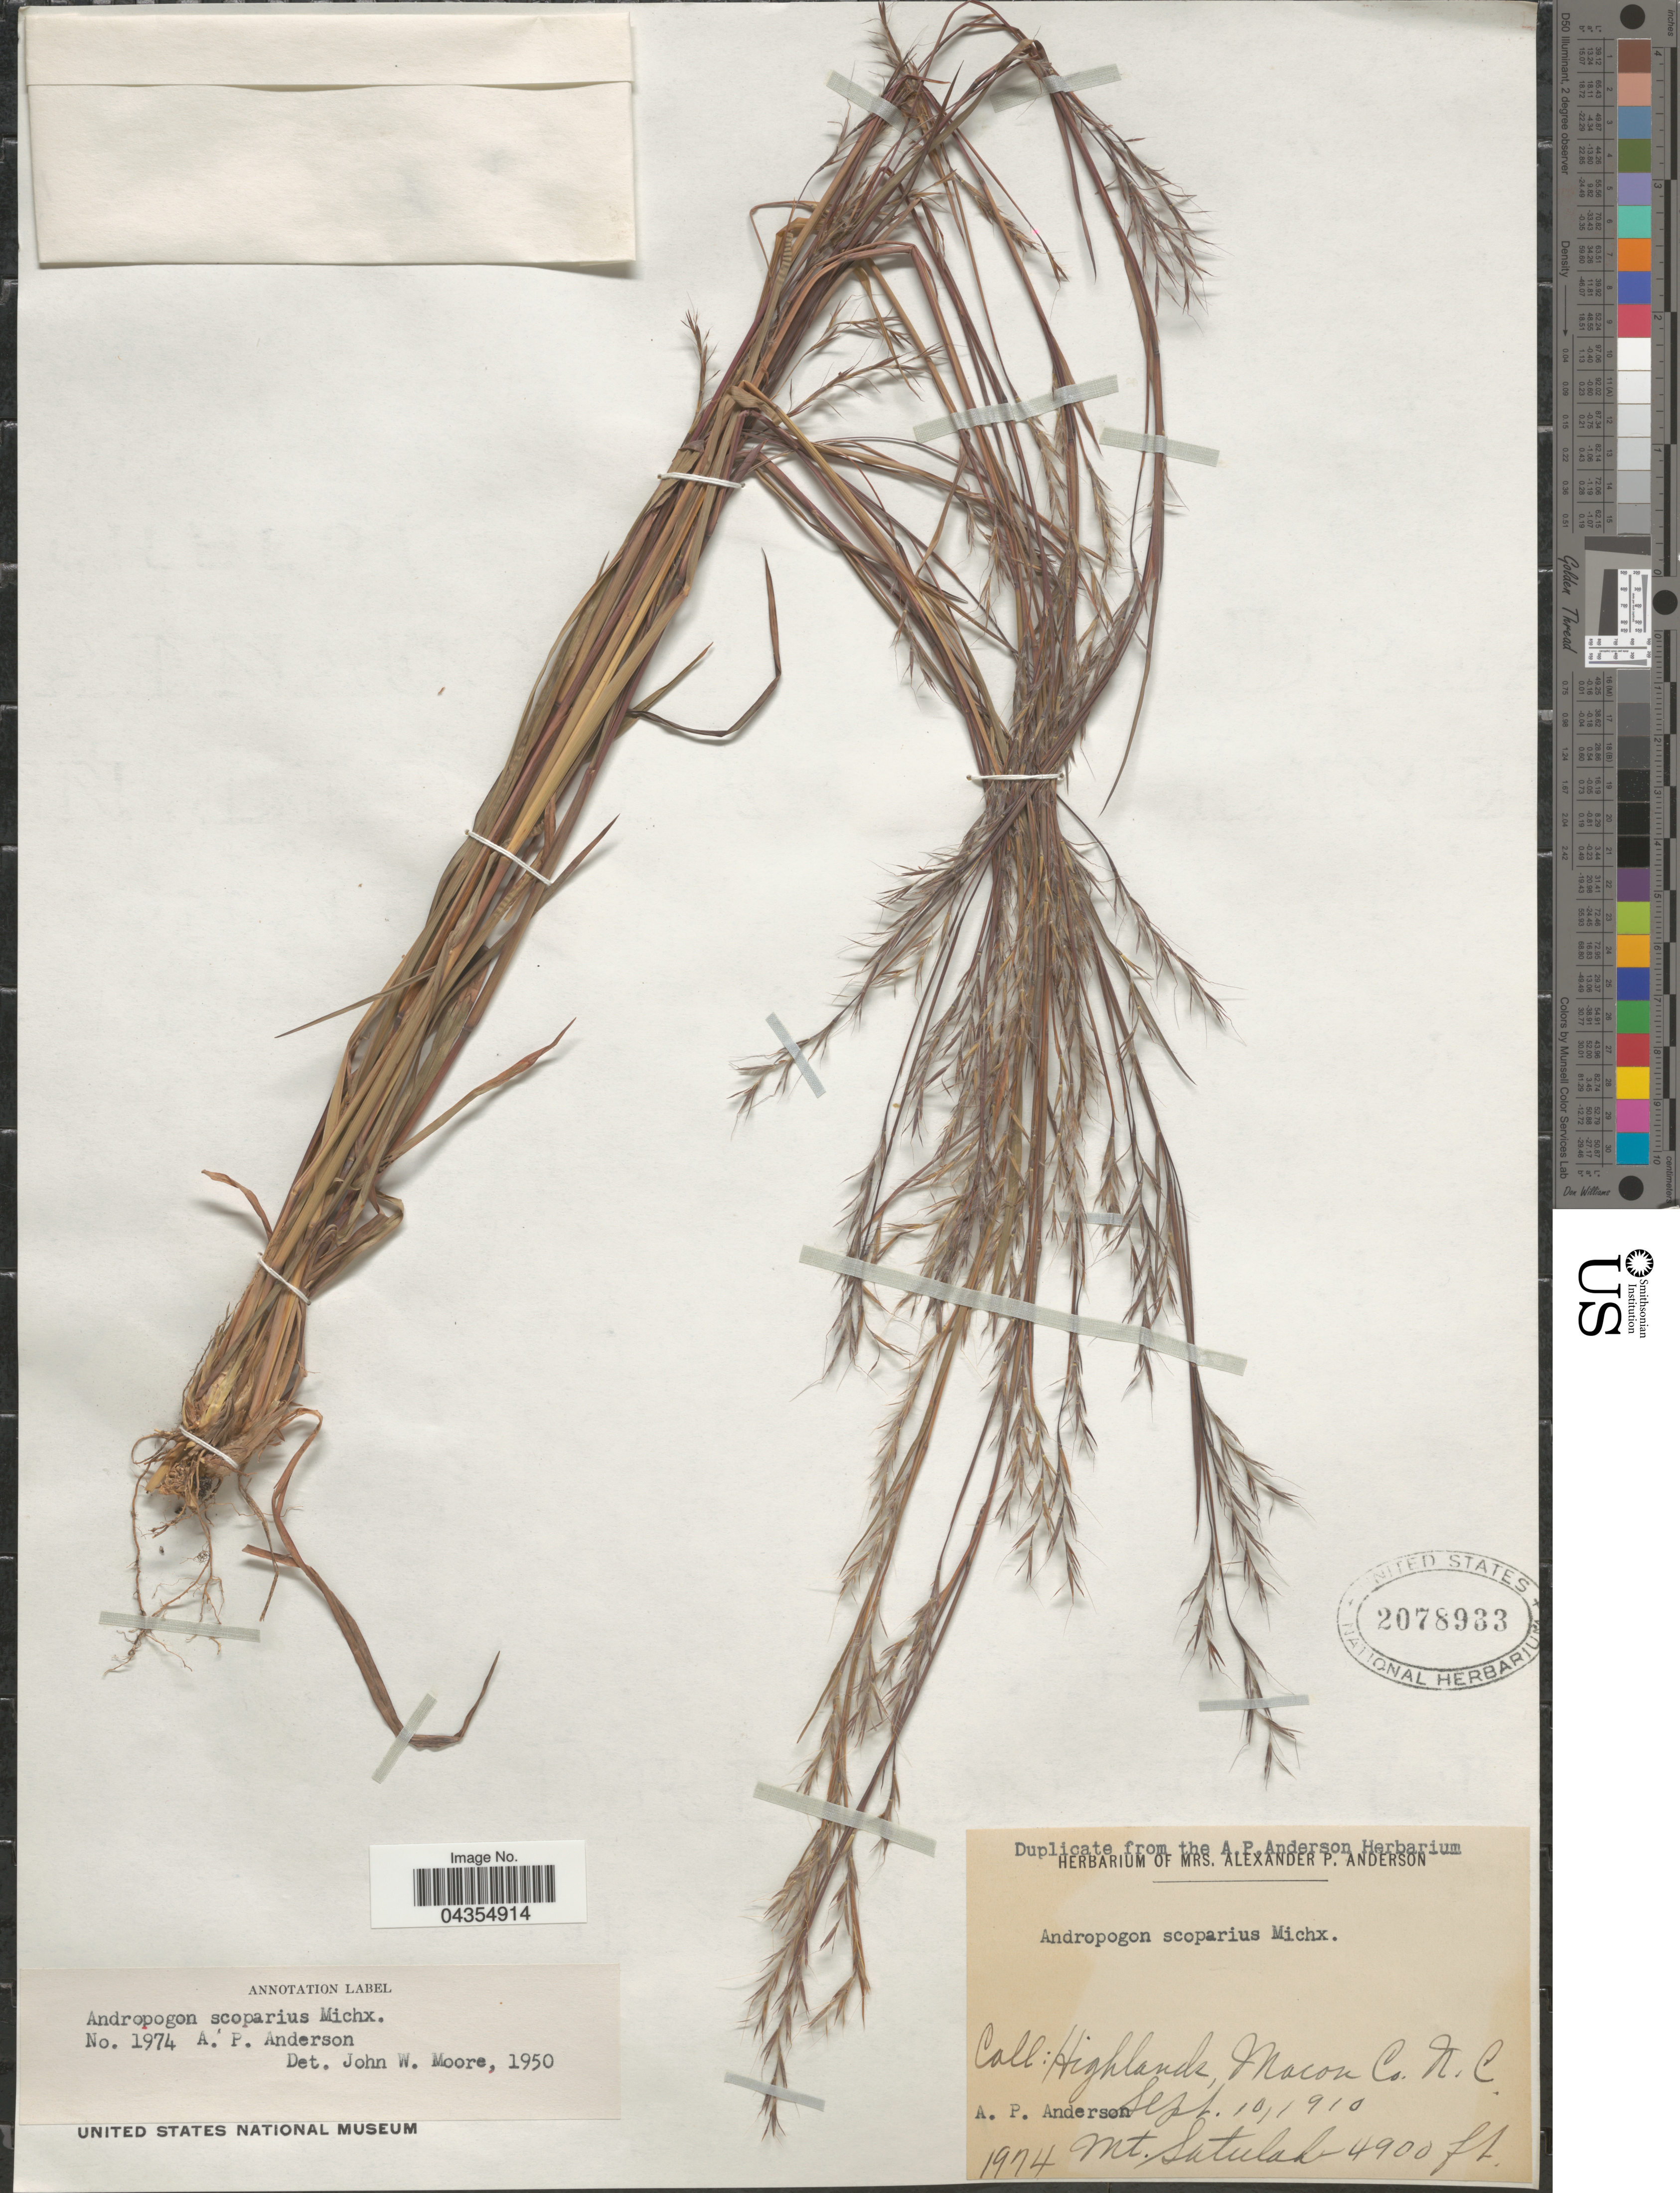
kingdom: Plantae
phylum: Tracheophyta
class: Liliopsida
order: Poales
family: Poaceae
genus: Schizachyrium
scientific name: Schizachyrium sanguineum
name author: (Retz.) Alston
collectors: A. Anderson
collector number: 1974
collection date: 1910-09-10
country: United States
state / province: North Carolina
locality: Highlands, Macon Co. Mt. Satulah.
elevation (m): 1494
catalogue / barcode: US 2078933